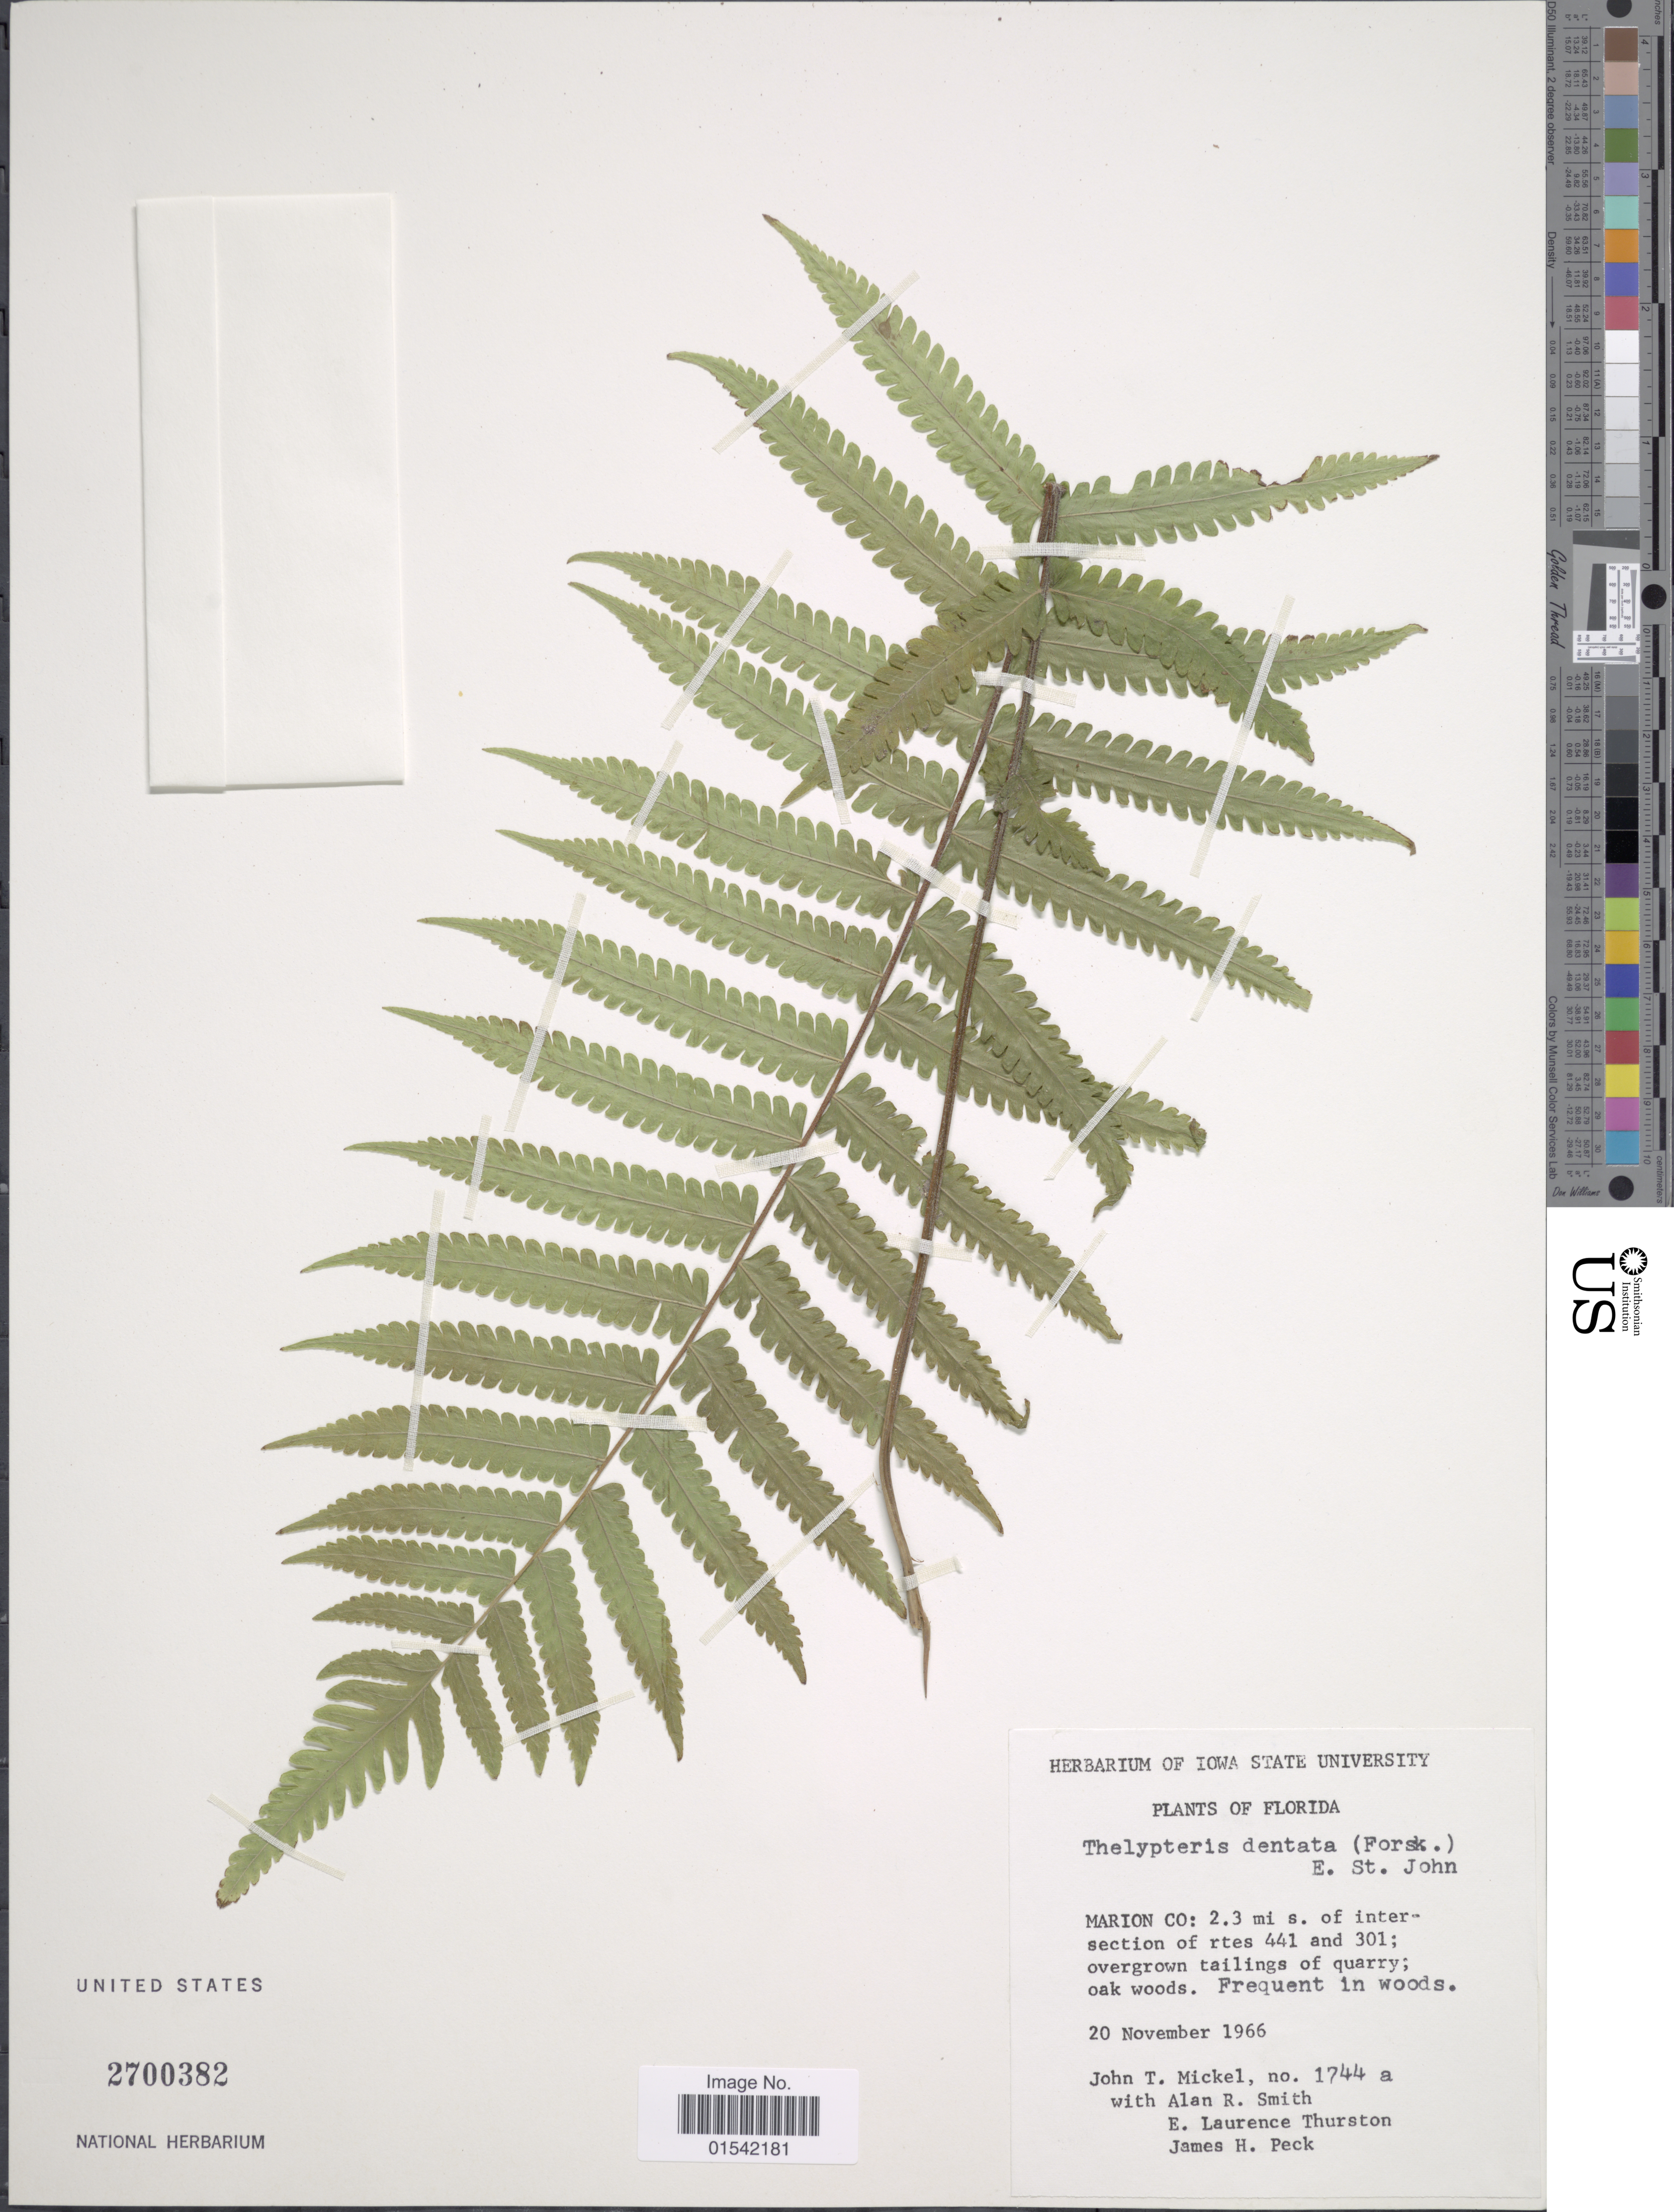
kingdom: Plantae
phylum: Tracheophyta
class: Polypodiopsida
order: Polypodiales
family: Thelypteridaceae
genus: Cyclosorus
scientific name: Cyclosorus quadrangularis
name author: (Fée) Tardieu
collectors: J. T. Mickel, A. R. Smith, E. Thurston & J. Peck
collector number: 1744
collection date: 1966-11-20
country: United States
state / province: Florida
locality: Marion Co: 2.3 mi s. of intersection of rtes 441 and 301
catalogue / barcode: US 2700382